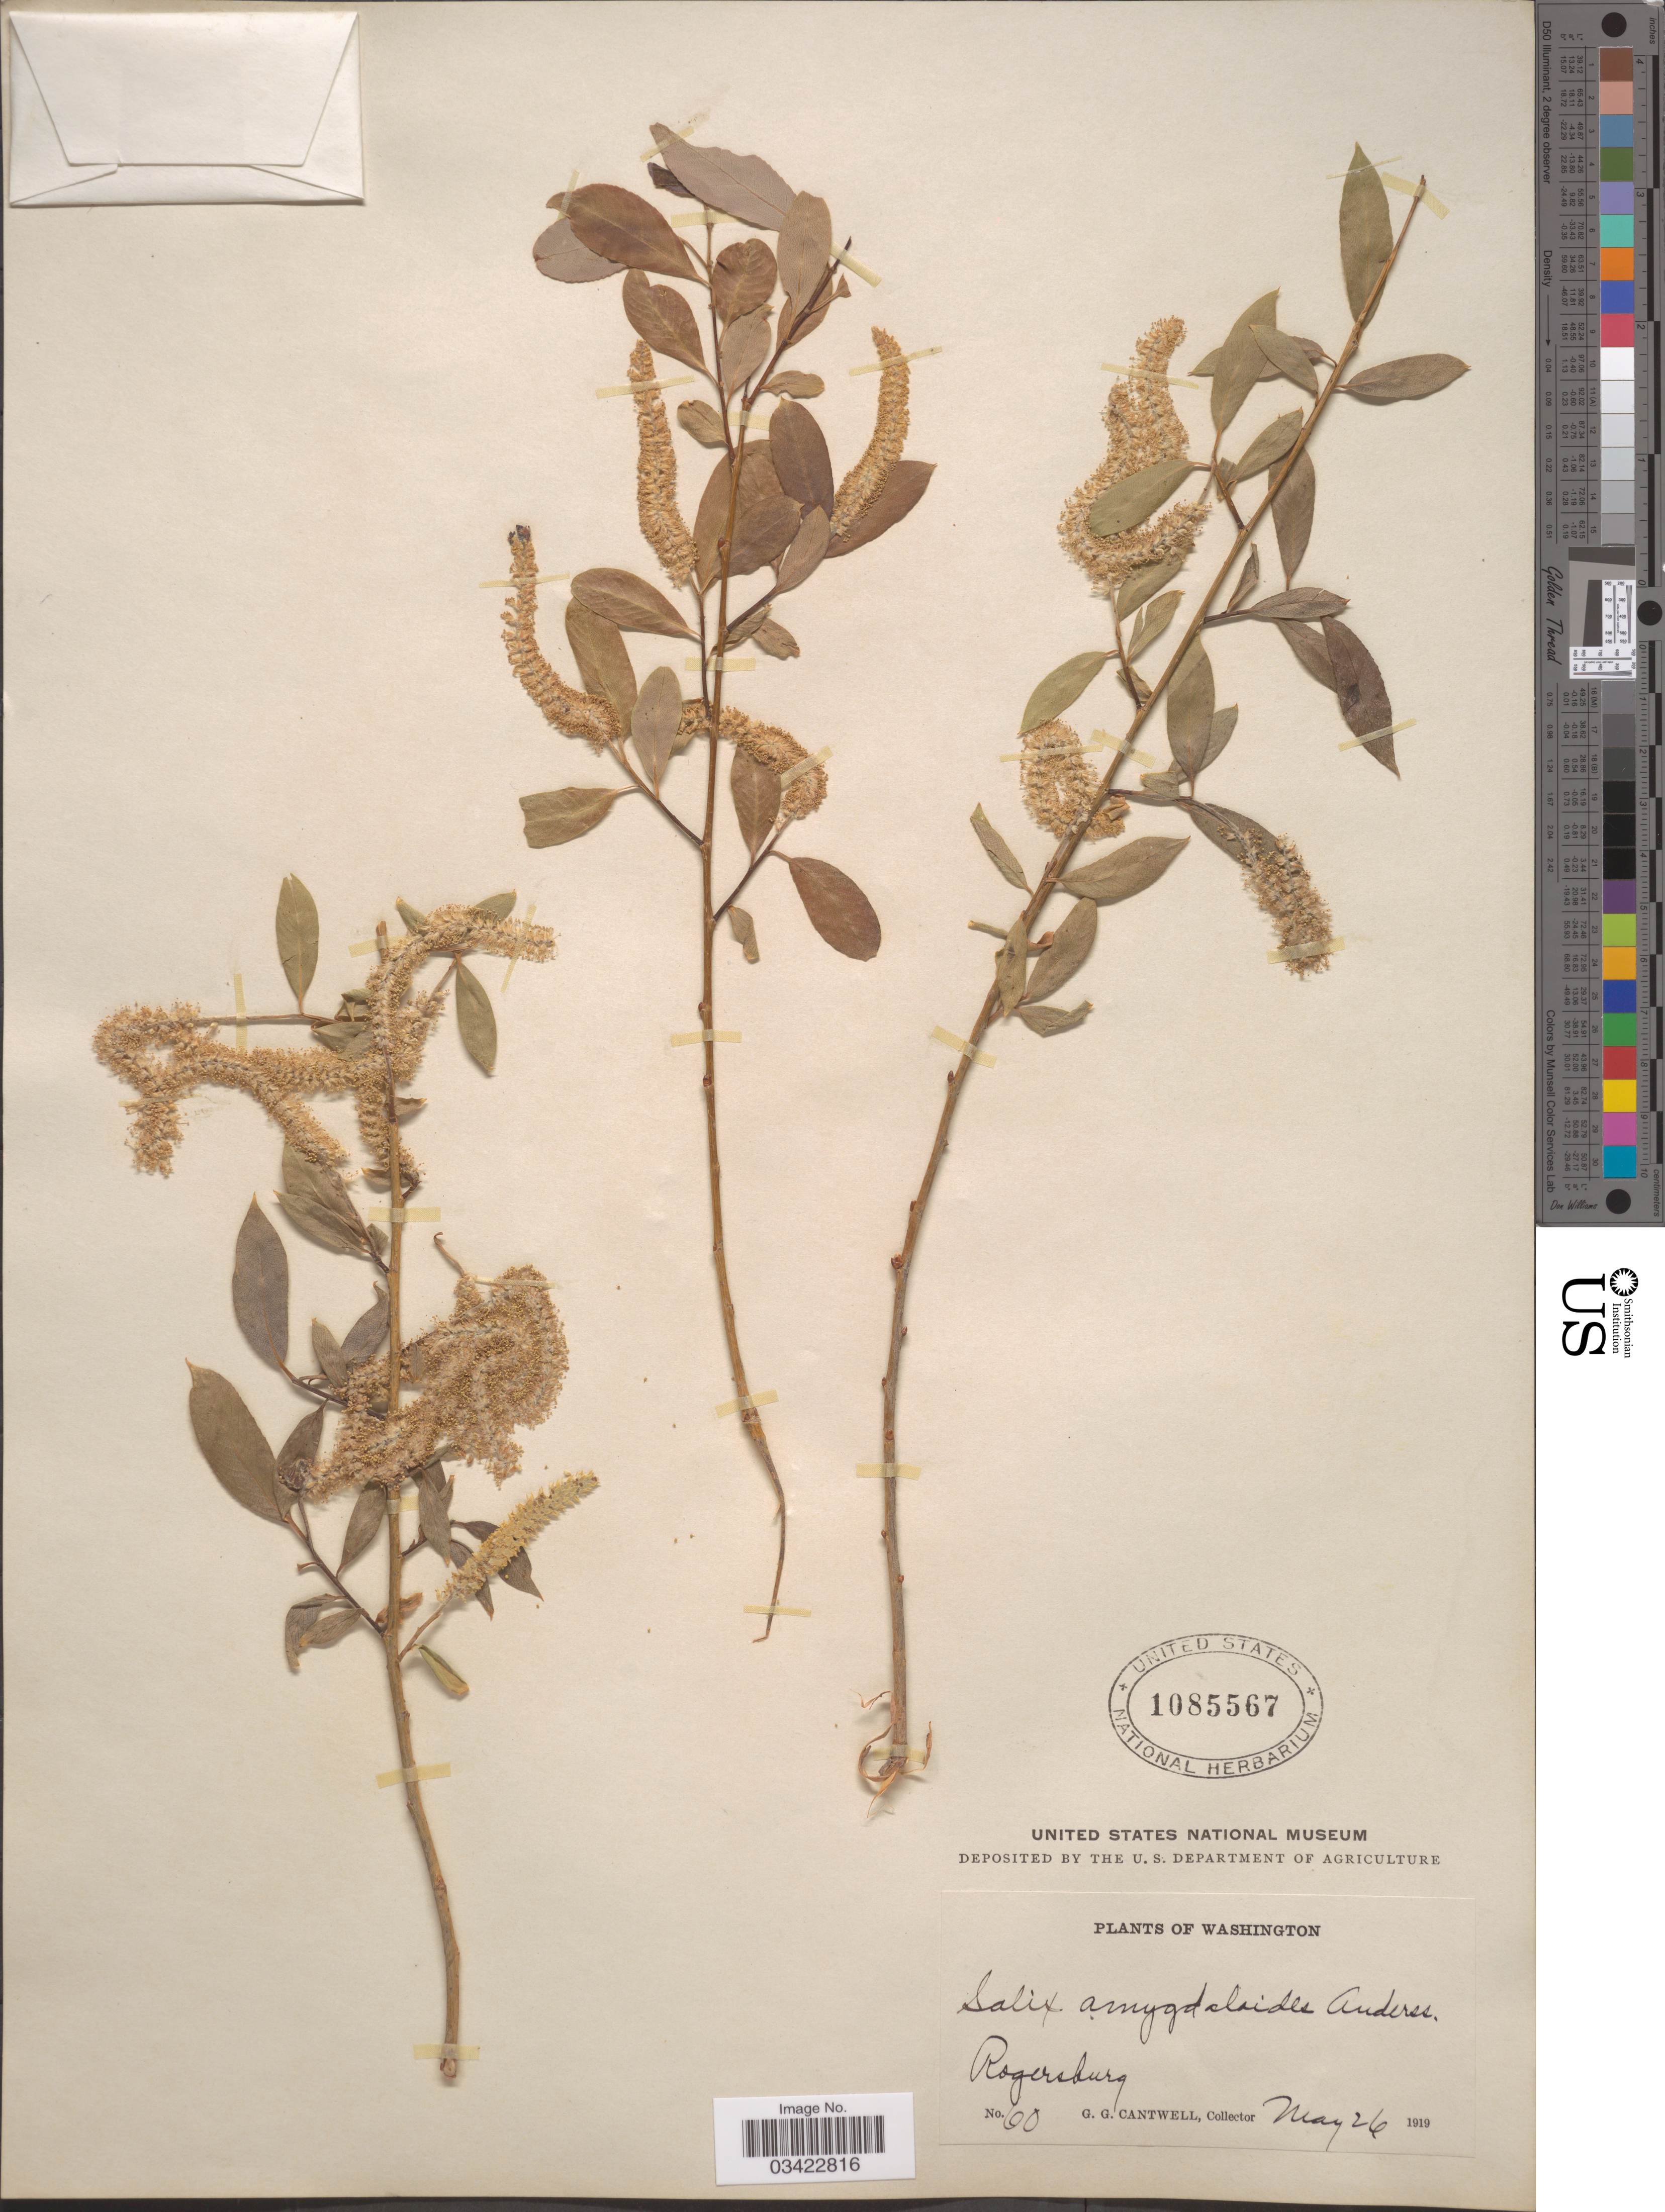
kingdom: Plantae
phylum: Tracheophyta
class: Magnoliopsida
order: Malpighiales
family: Salicaceae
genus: Salix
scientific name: Salix amygdaloides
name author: Andersson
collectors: G. Cantwell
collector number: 60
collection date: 1919-05-26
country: United States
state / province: Washington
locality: Rogersburg.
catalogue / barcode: US 1085567